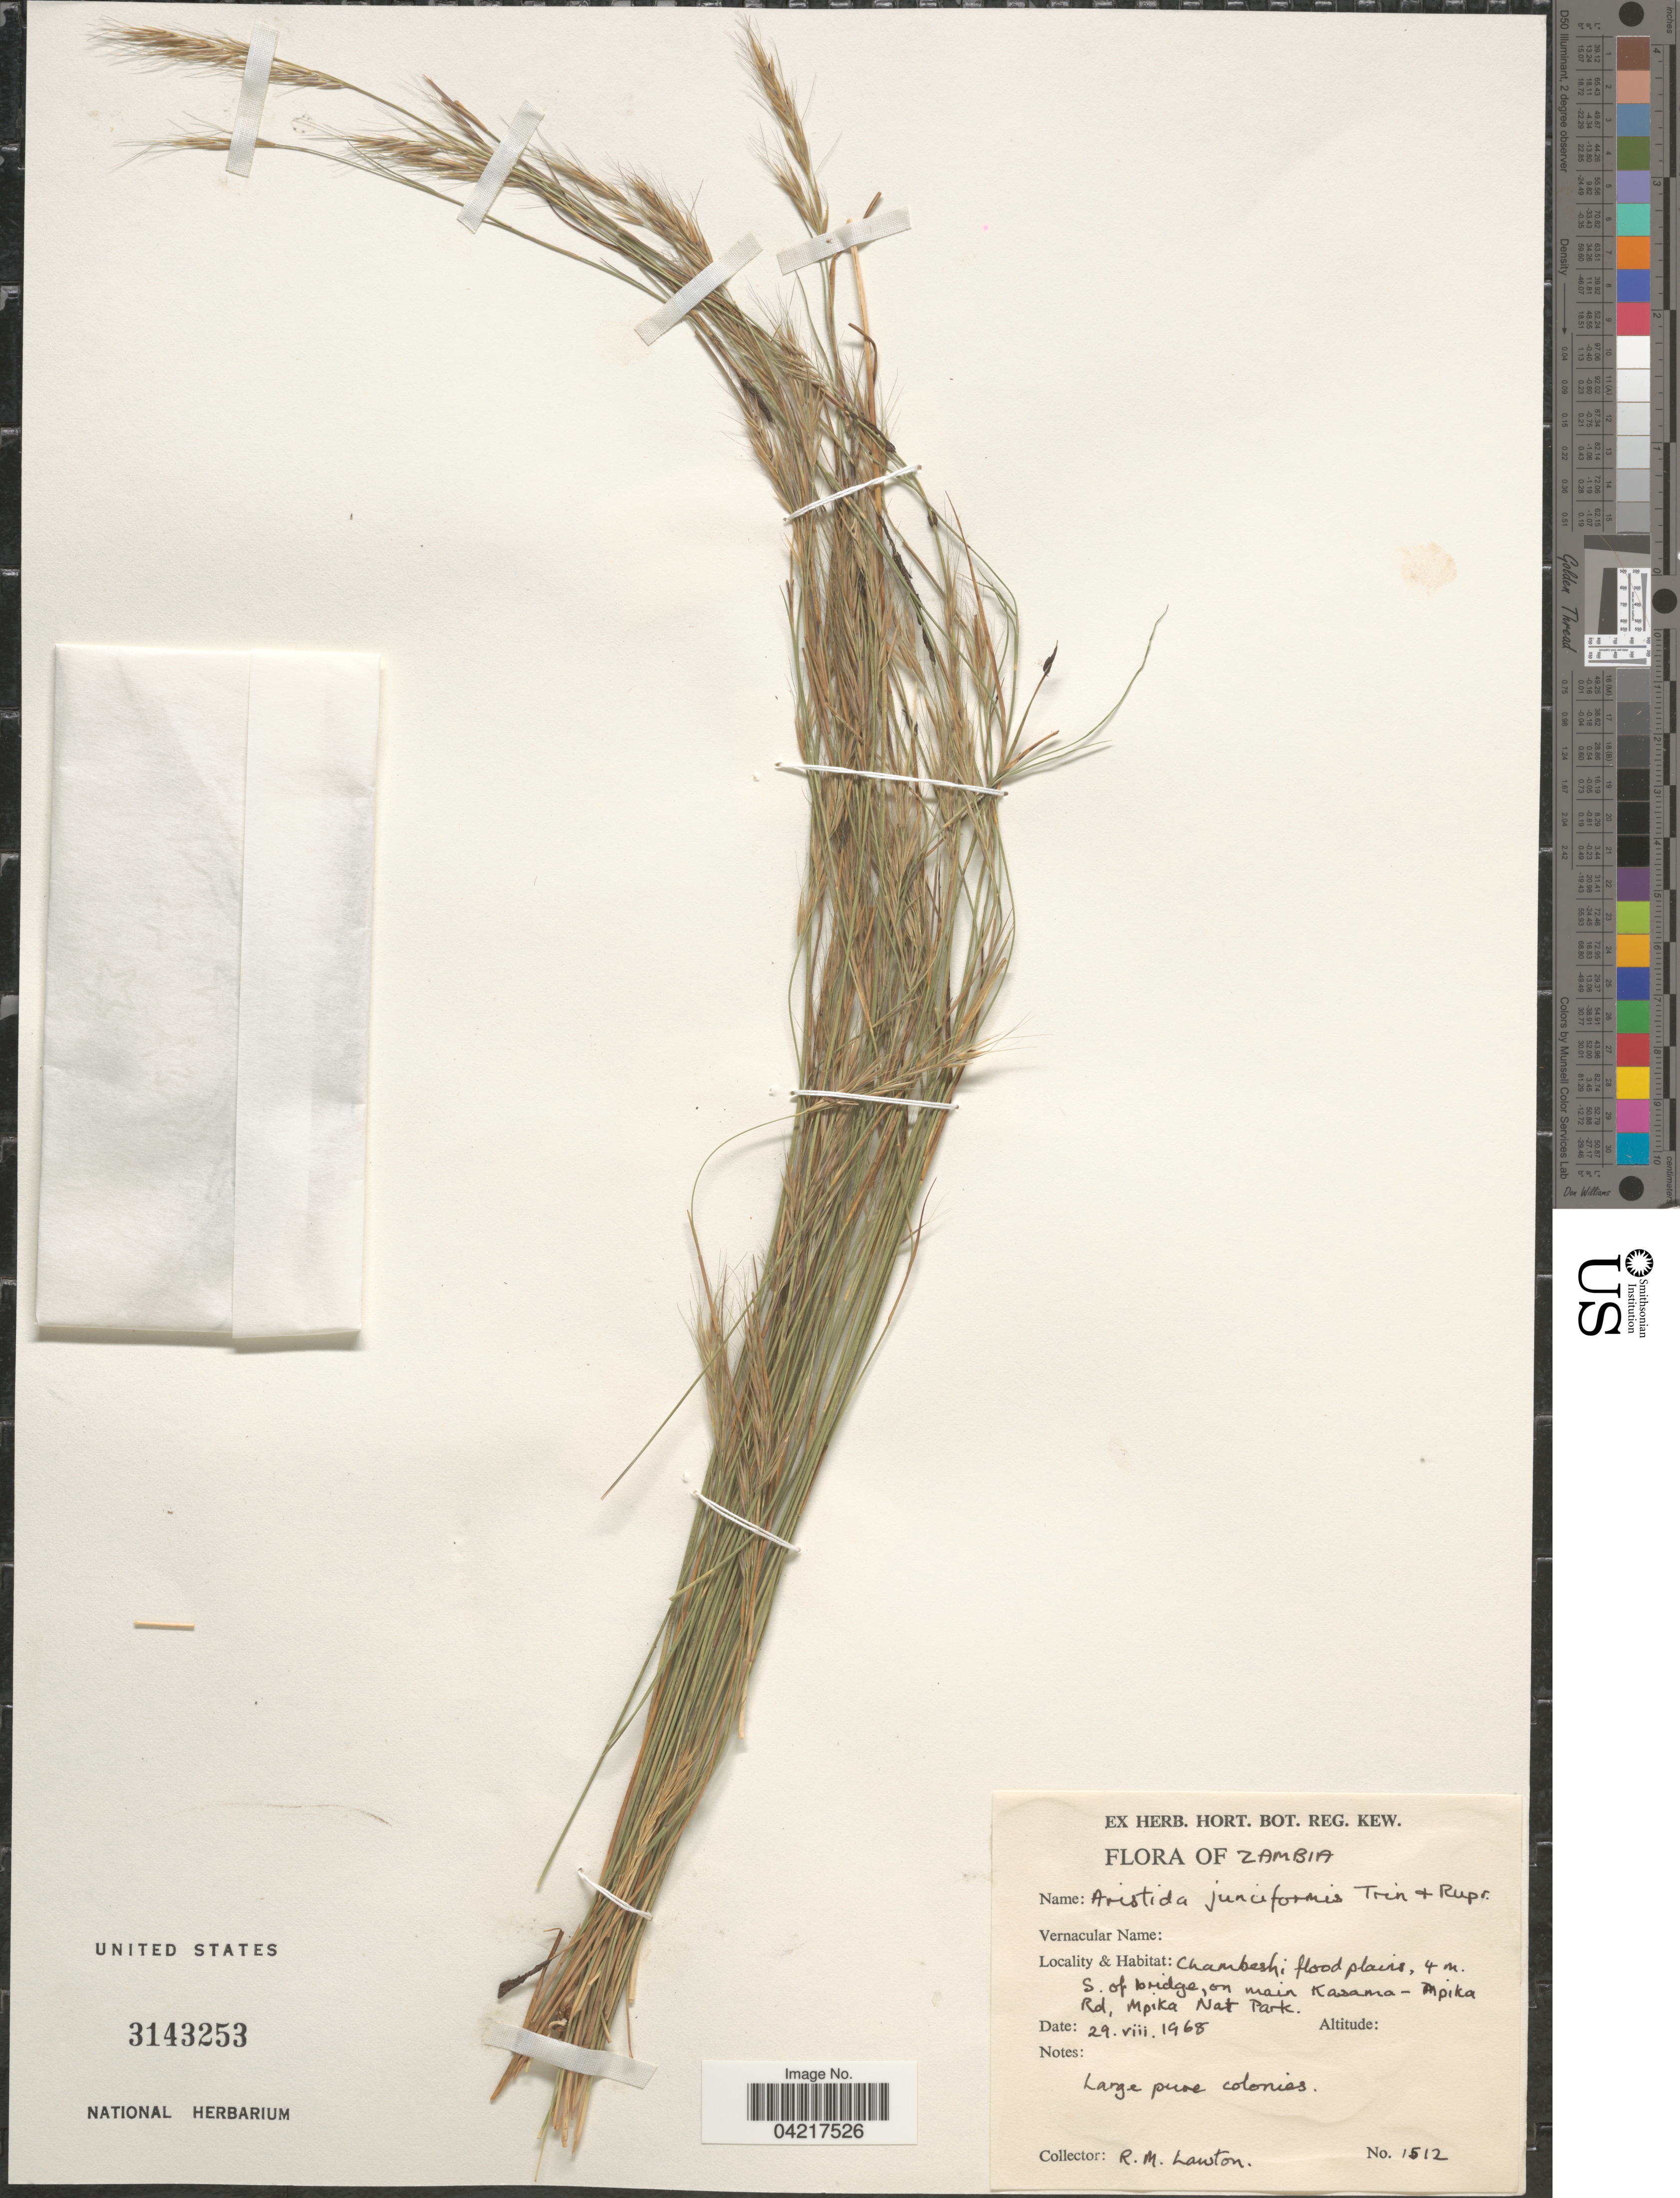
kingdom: Plantae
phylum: Tracheophyta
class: Liliopsida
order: Poales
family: Poaceae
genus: Aristida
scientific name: Aristida junciformis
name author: Trin. & Rupr.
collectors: R. Lawton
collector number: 1512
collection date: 1968-08-29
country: Zambia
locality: Chambesh; flood plains, 4 m. S. of bridge, on main Kasama - Mpika Rd, Mpika Nat Park.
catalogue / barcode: US 3143253